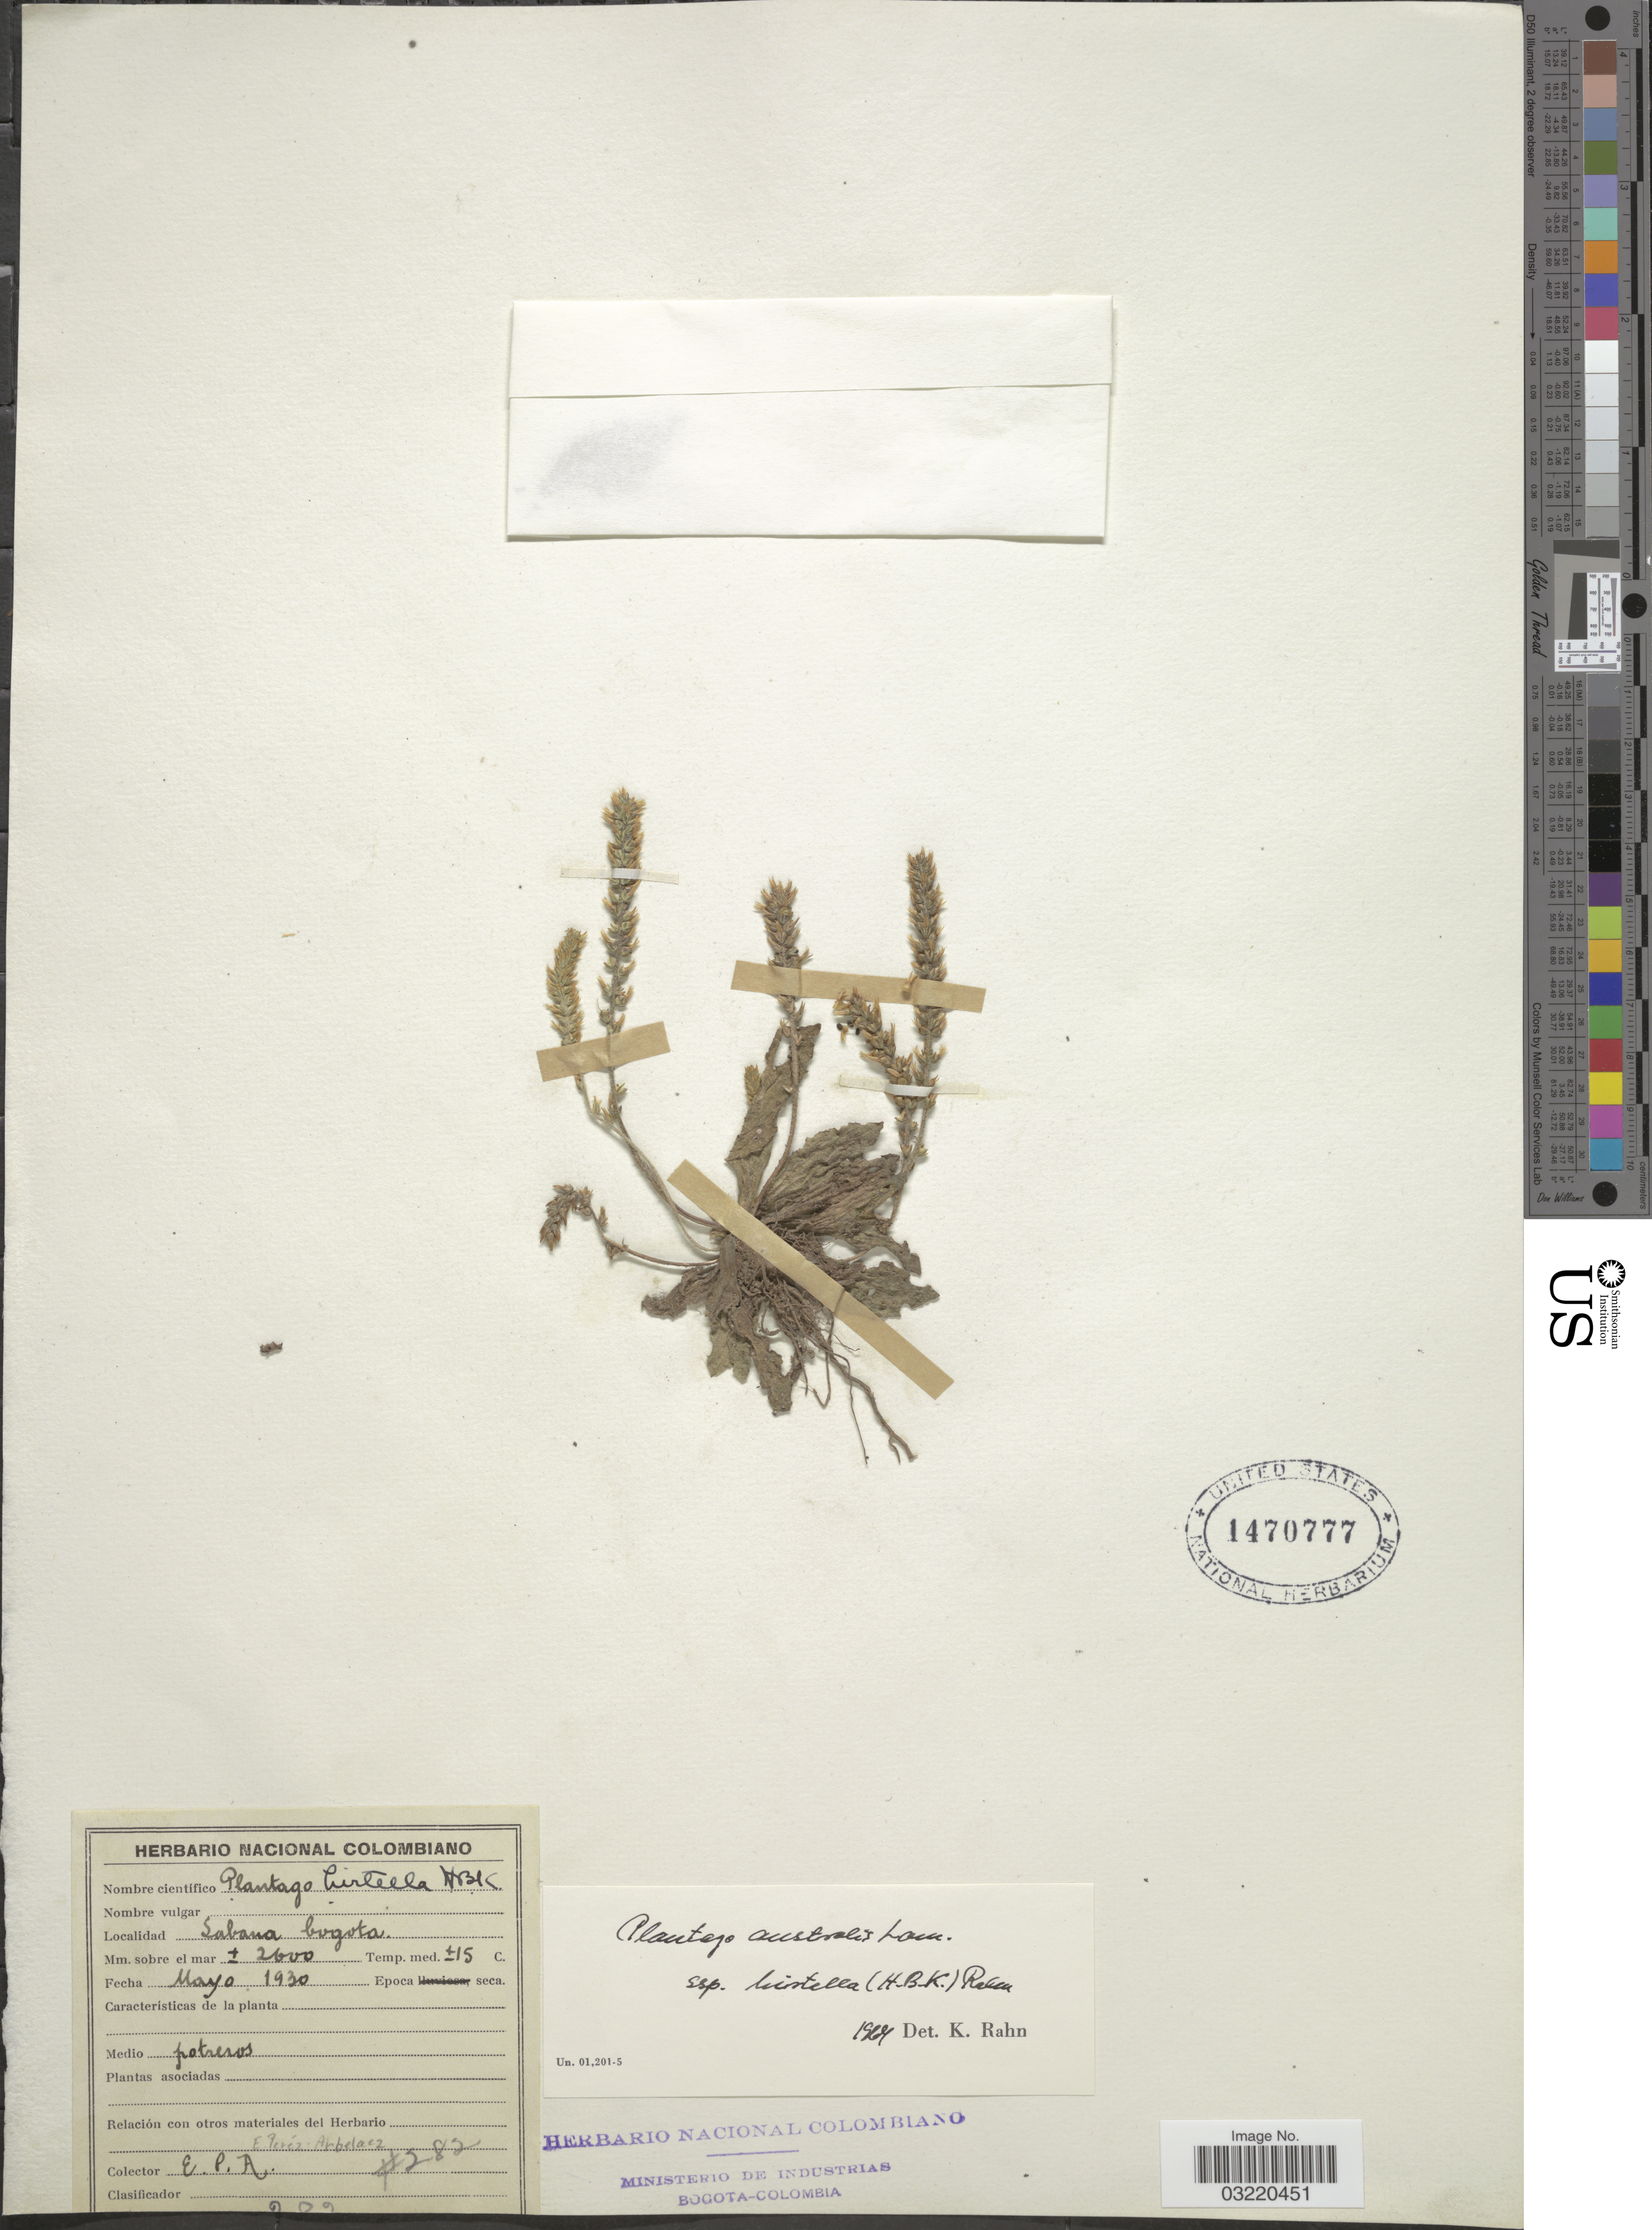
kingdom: Plantae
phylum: Tracheophyta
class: Magnoliopsida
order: Lamiales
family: Plantaginaceae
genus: Plantago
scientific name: Plantago australis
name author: Lam.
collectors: E. Pérez Arbeláez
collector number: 282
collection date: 1930-05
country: Colombia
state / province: Bogota D.C.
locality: Sabana bogota.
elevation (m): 2600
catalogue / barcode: US 1470777